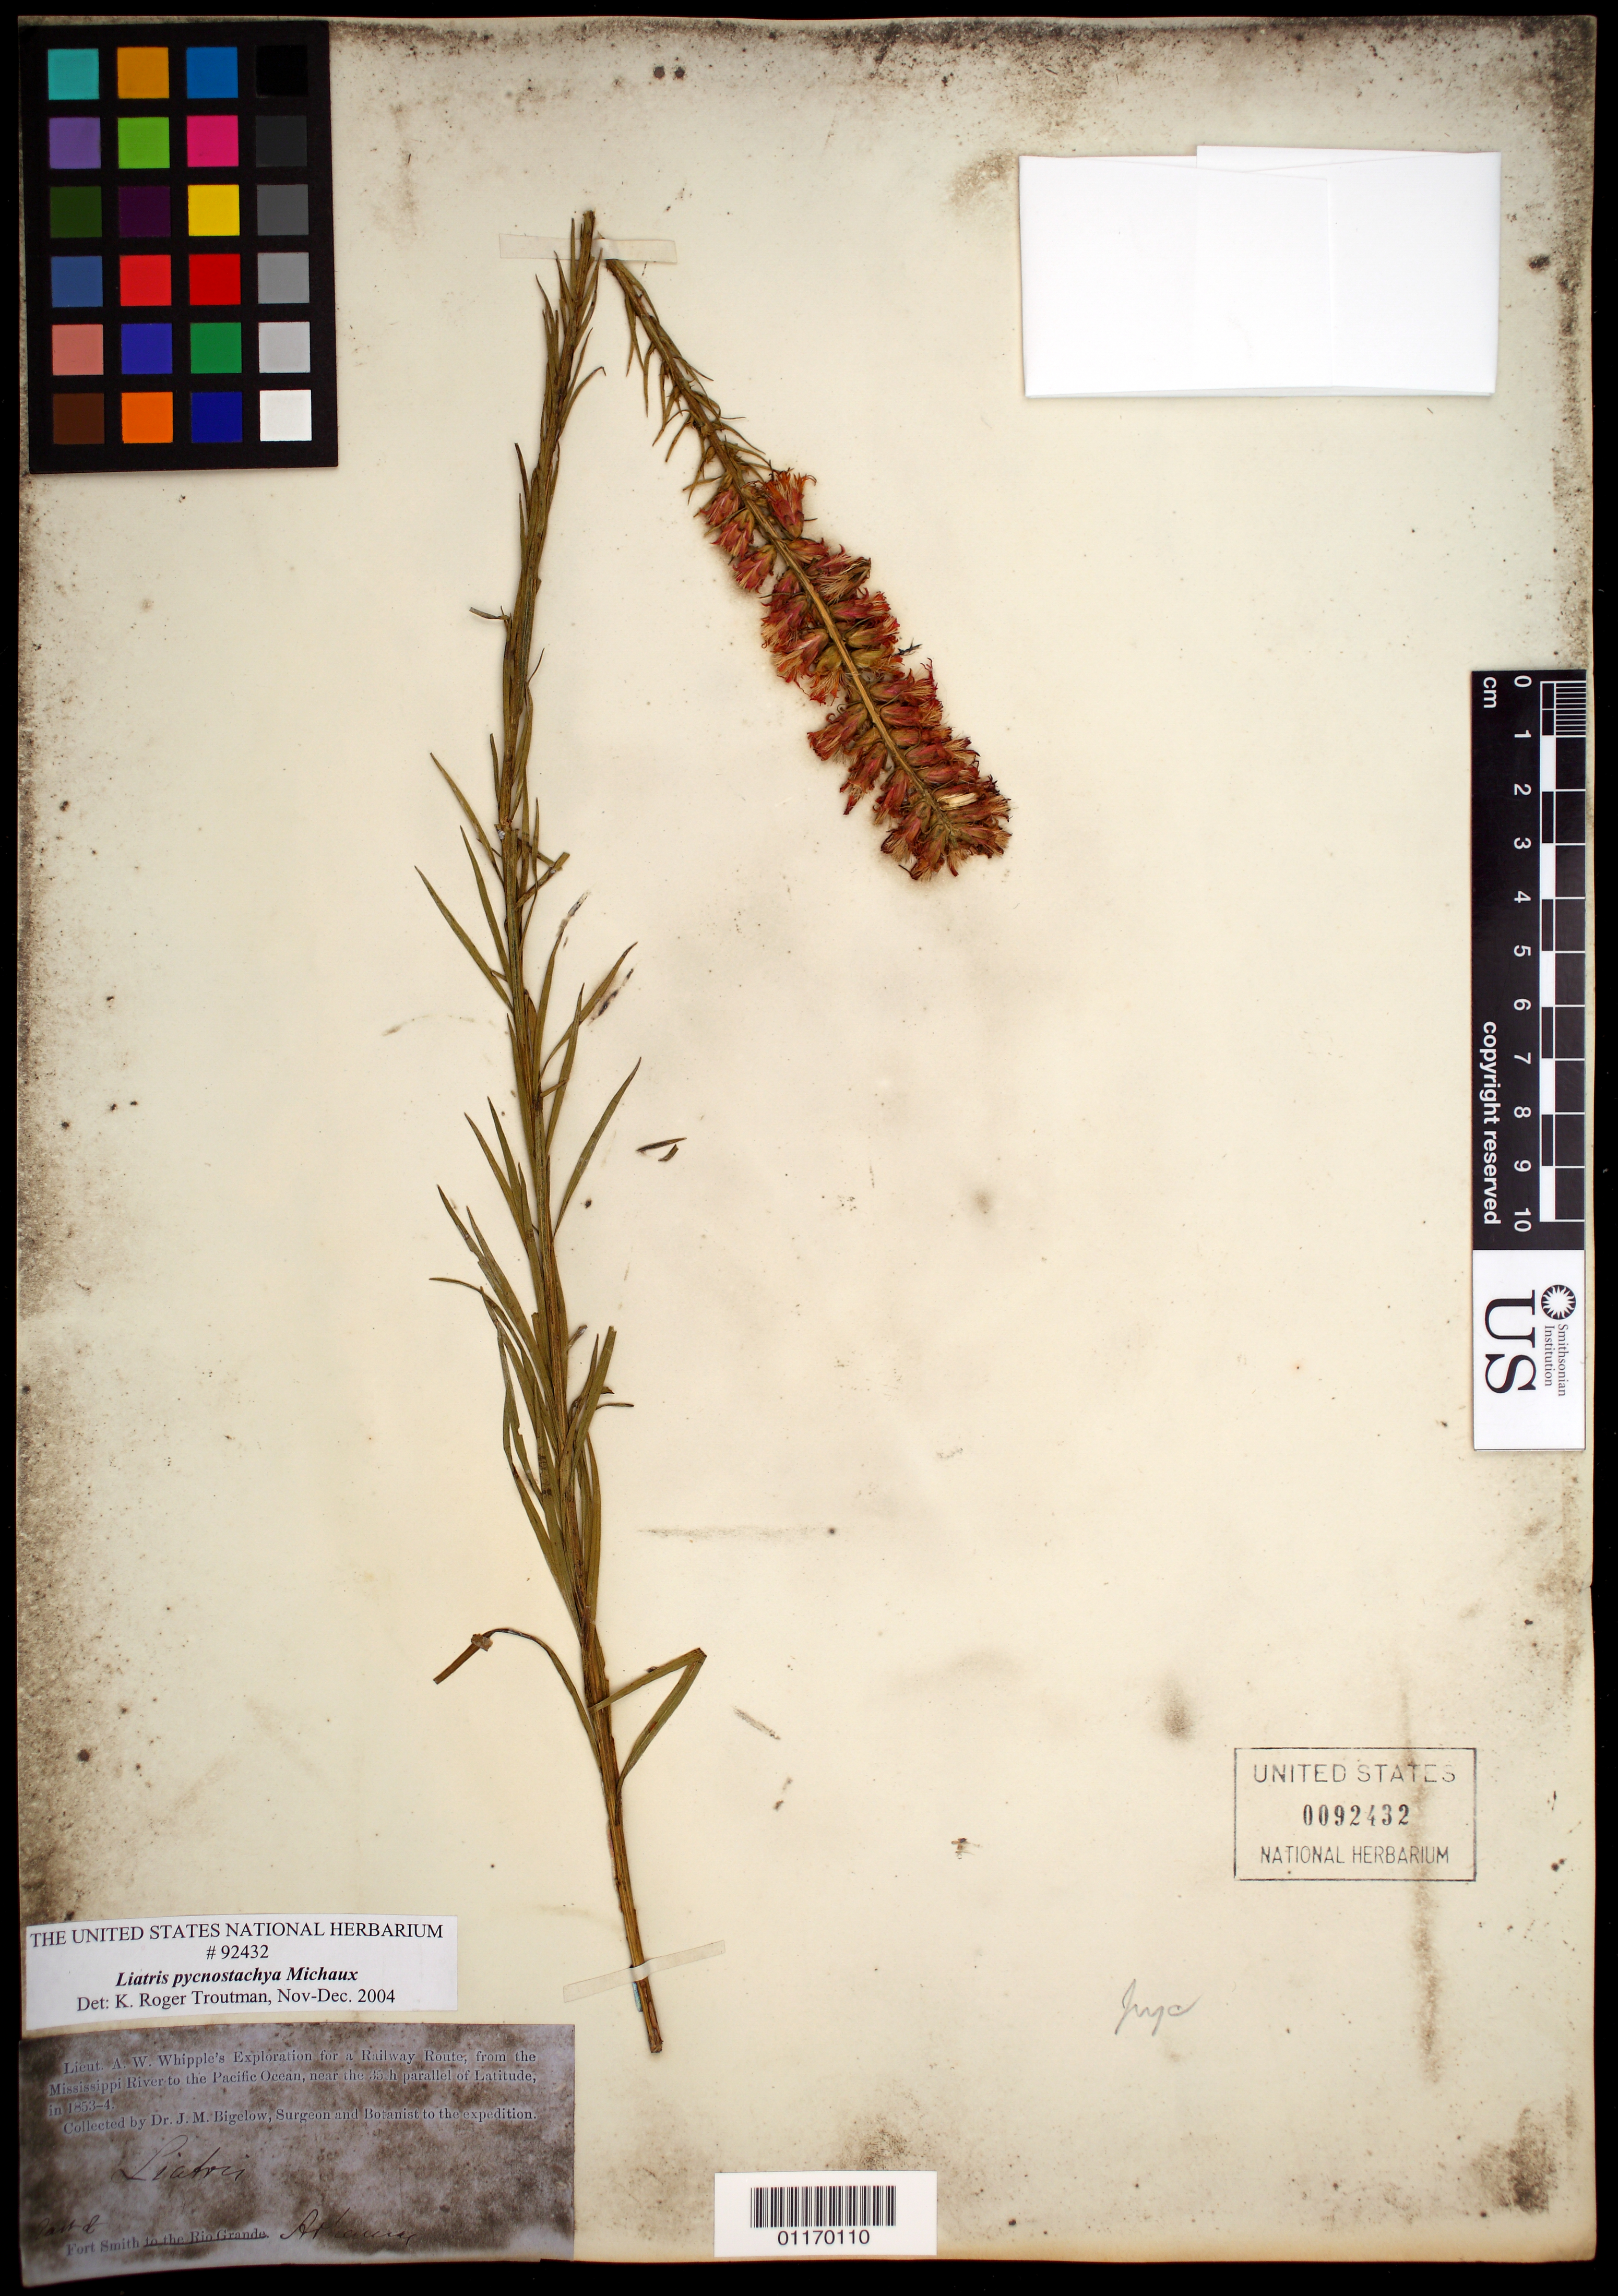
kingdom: Plantae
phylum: Tracheophyta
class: Magnoliopsida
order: Asterales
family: Asteraceae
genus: Liatris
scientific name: Liatris pycnostachya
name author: Michx.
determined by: Troutman, K. Roger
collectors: J. M. Bigelow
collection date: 1853/1854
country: United States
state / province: Arkansas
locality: Fort Smith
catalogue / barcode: US 92432